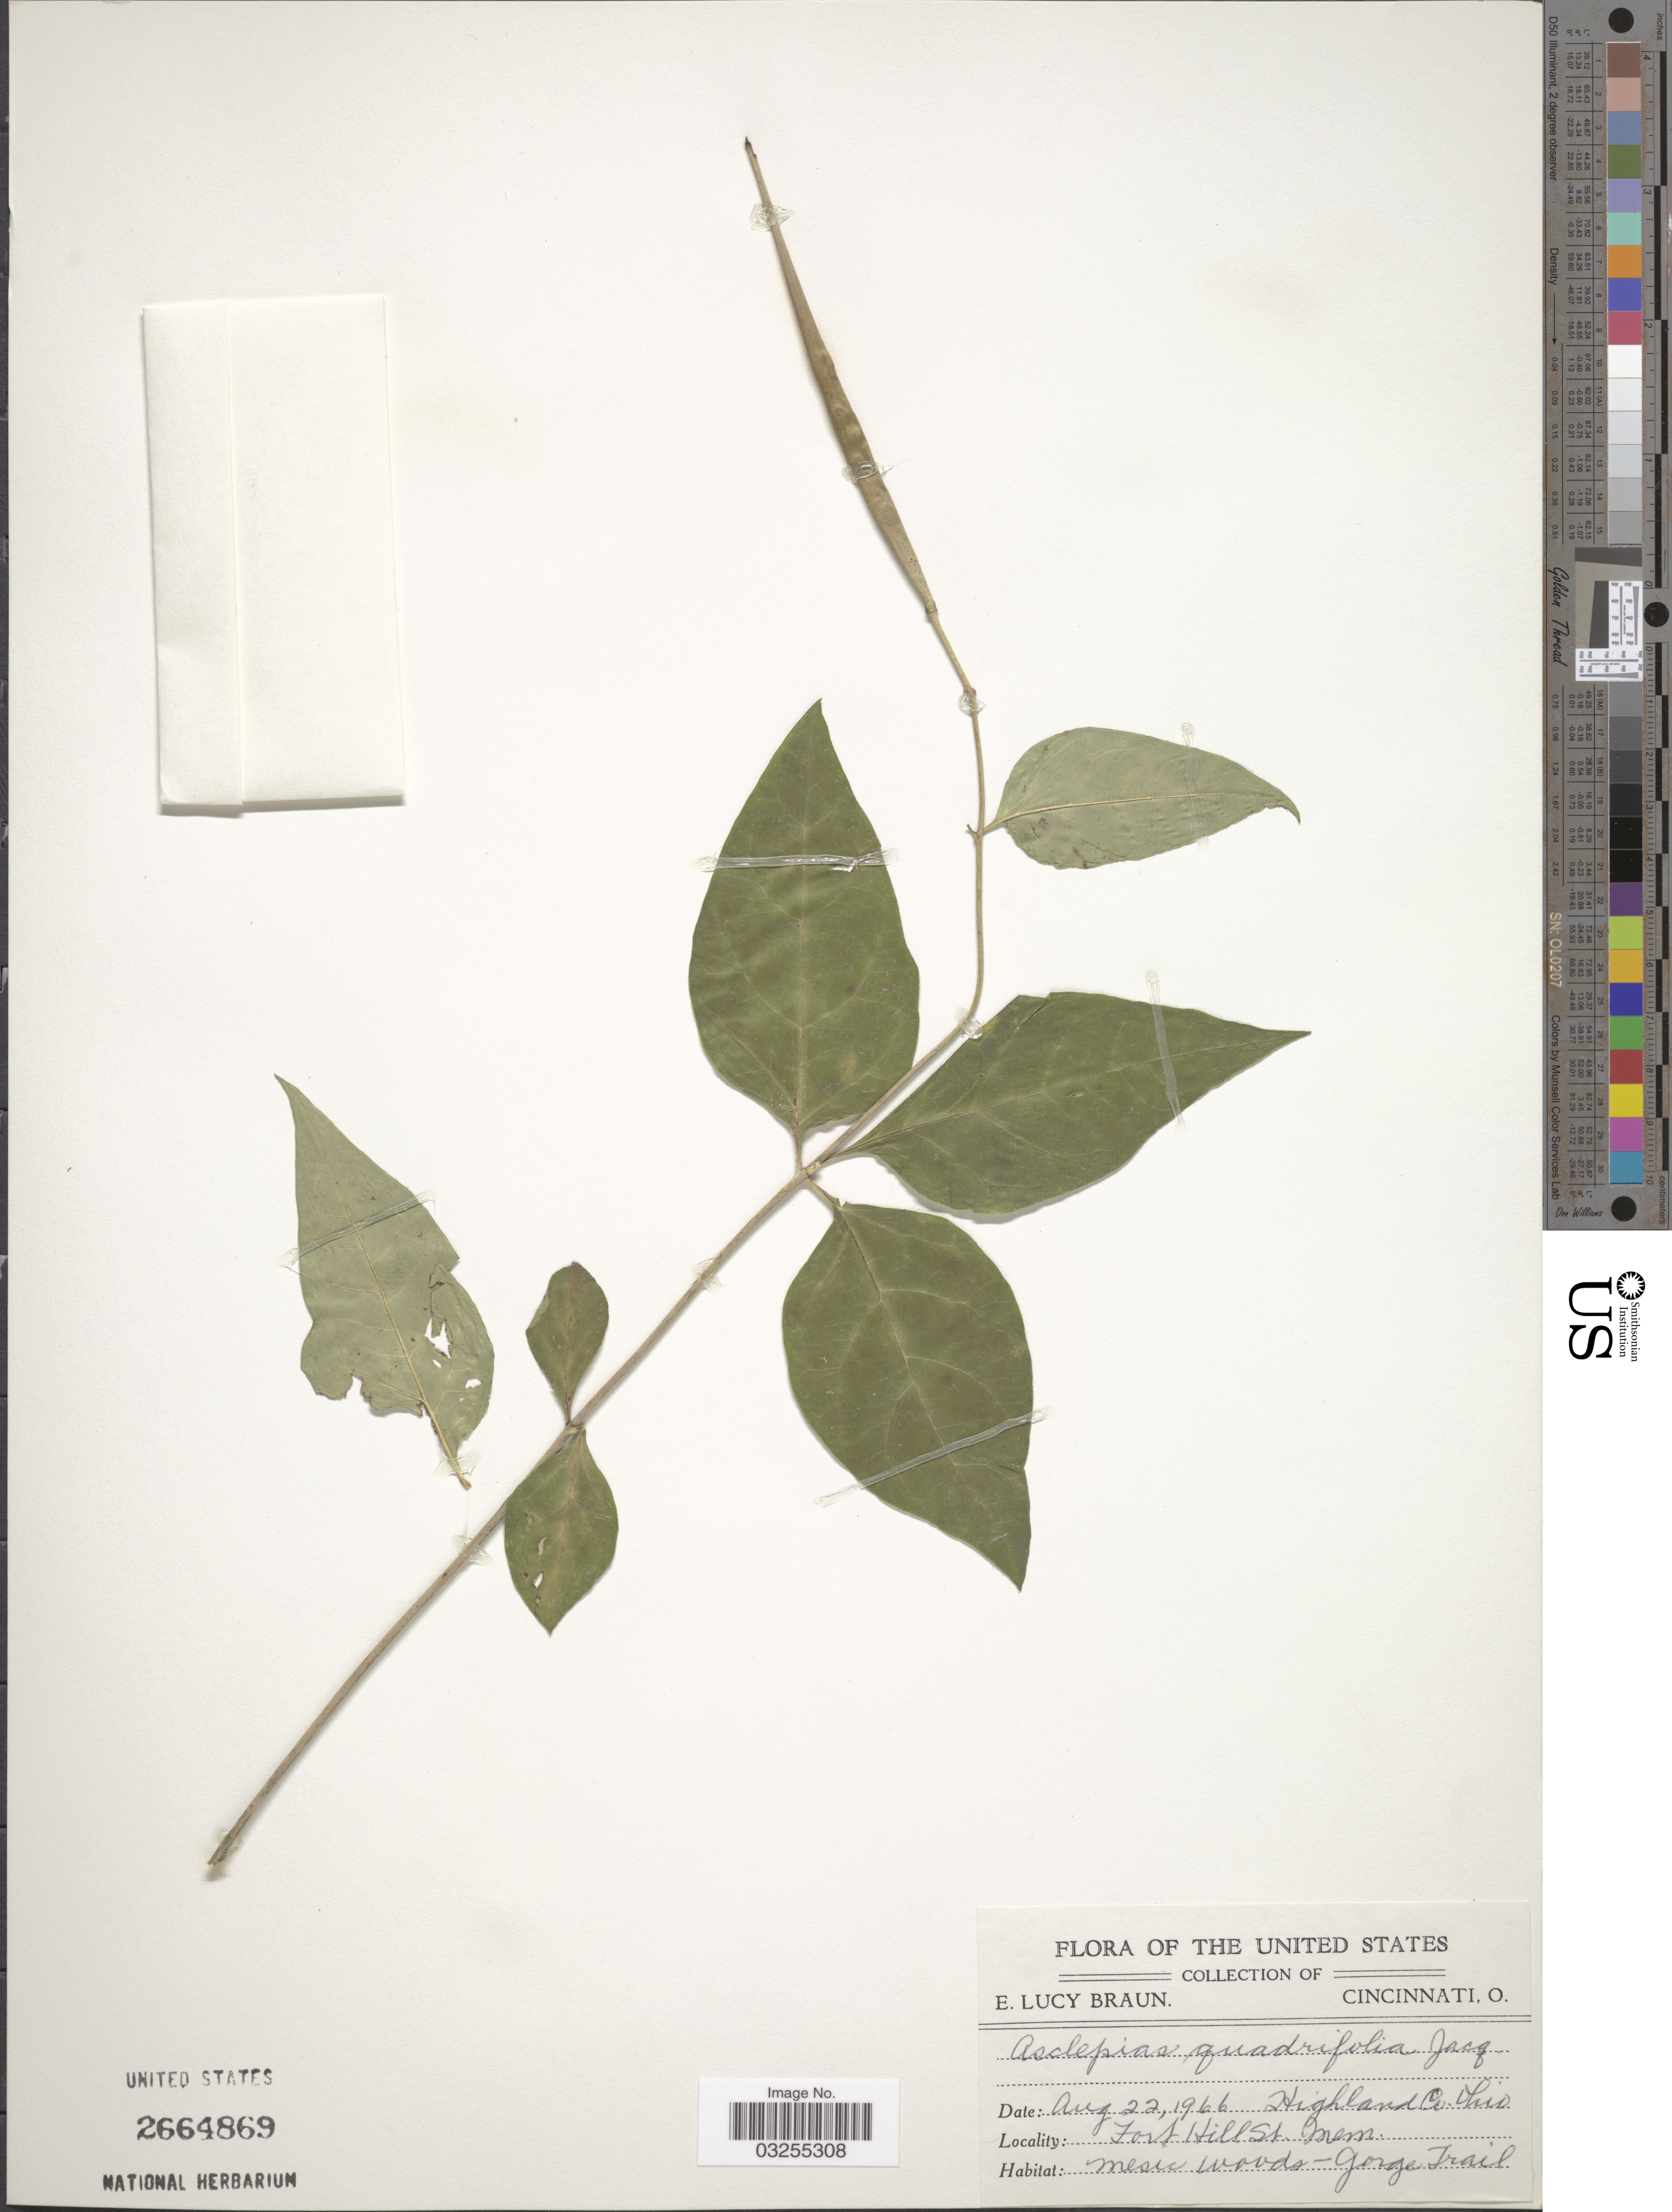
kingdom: Plantae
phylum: Tracheophyta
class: Magnoliopsida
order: Gentianales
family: Apocynaceae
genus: Asclepias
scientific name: Asclepias quadrifolia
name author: Jacq.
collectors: E. Braun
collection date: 1966-08-22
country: United States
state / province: Ohio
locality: Highland Co. ll. St. Mem.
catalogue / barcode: US 2664869